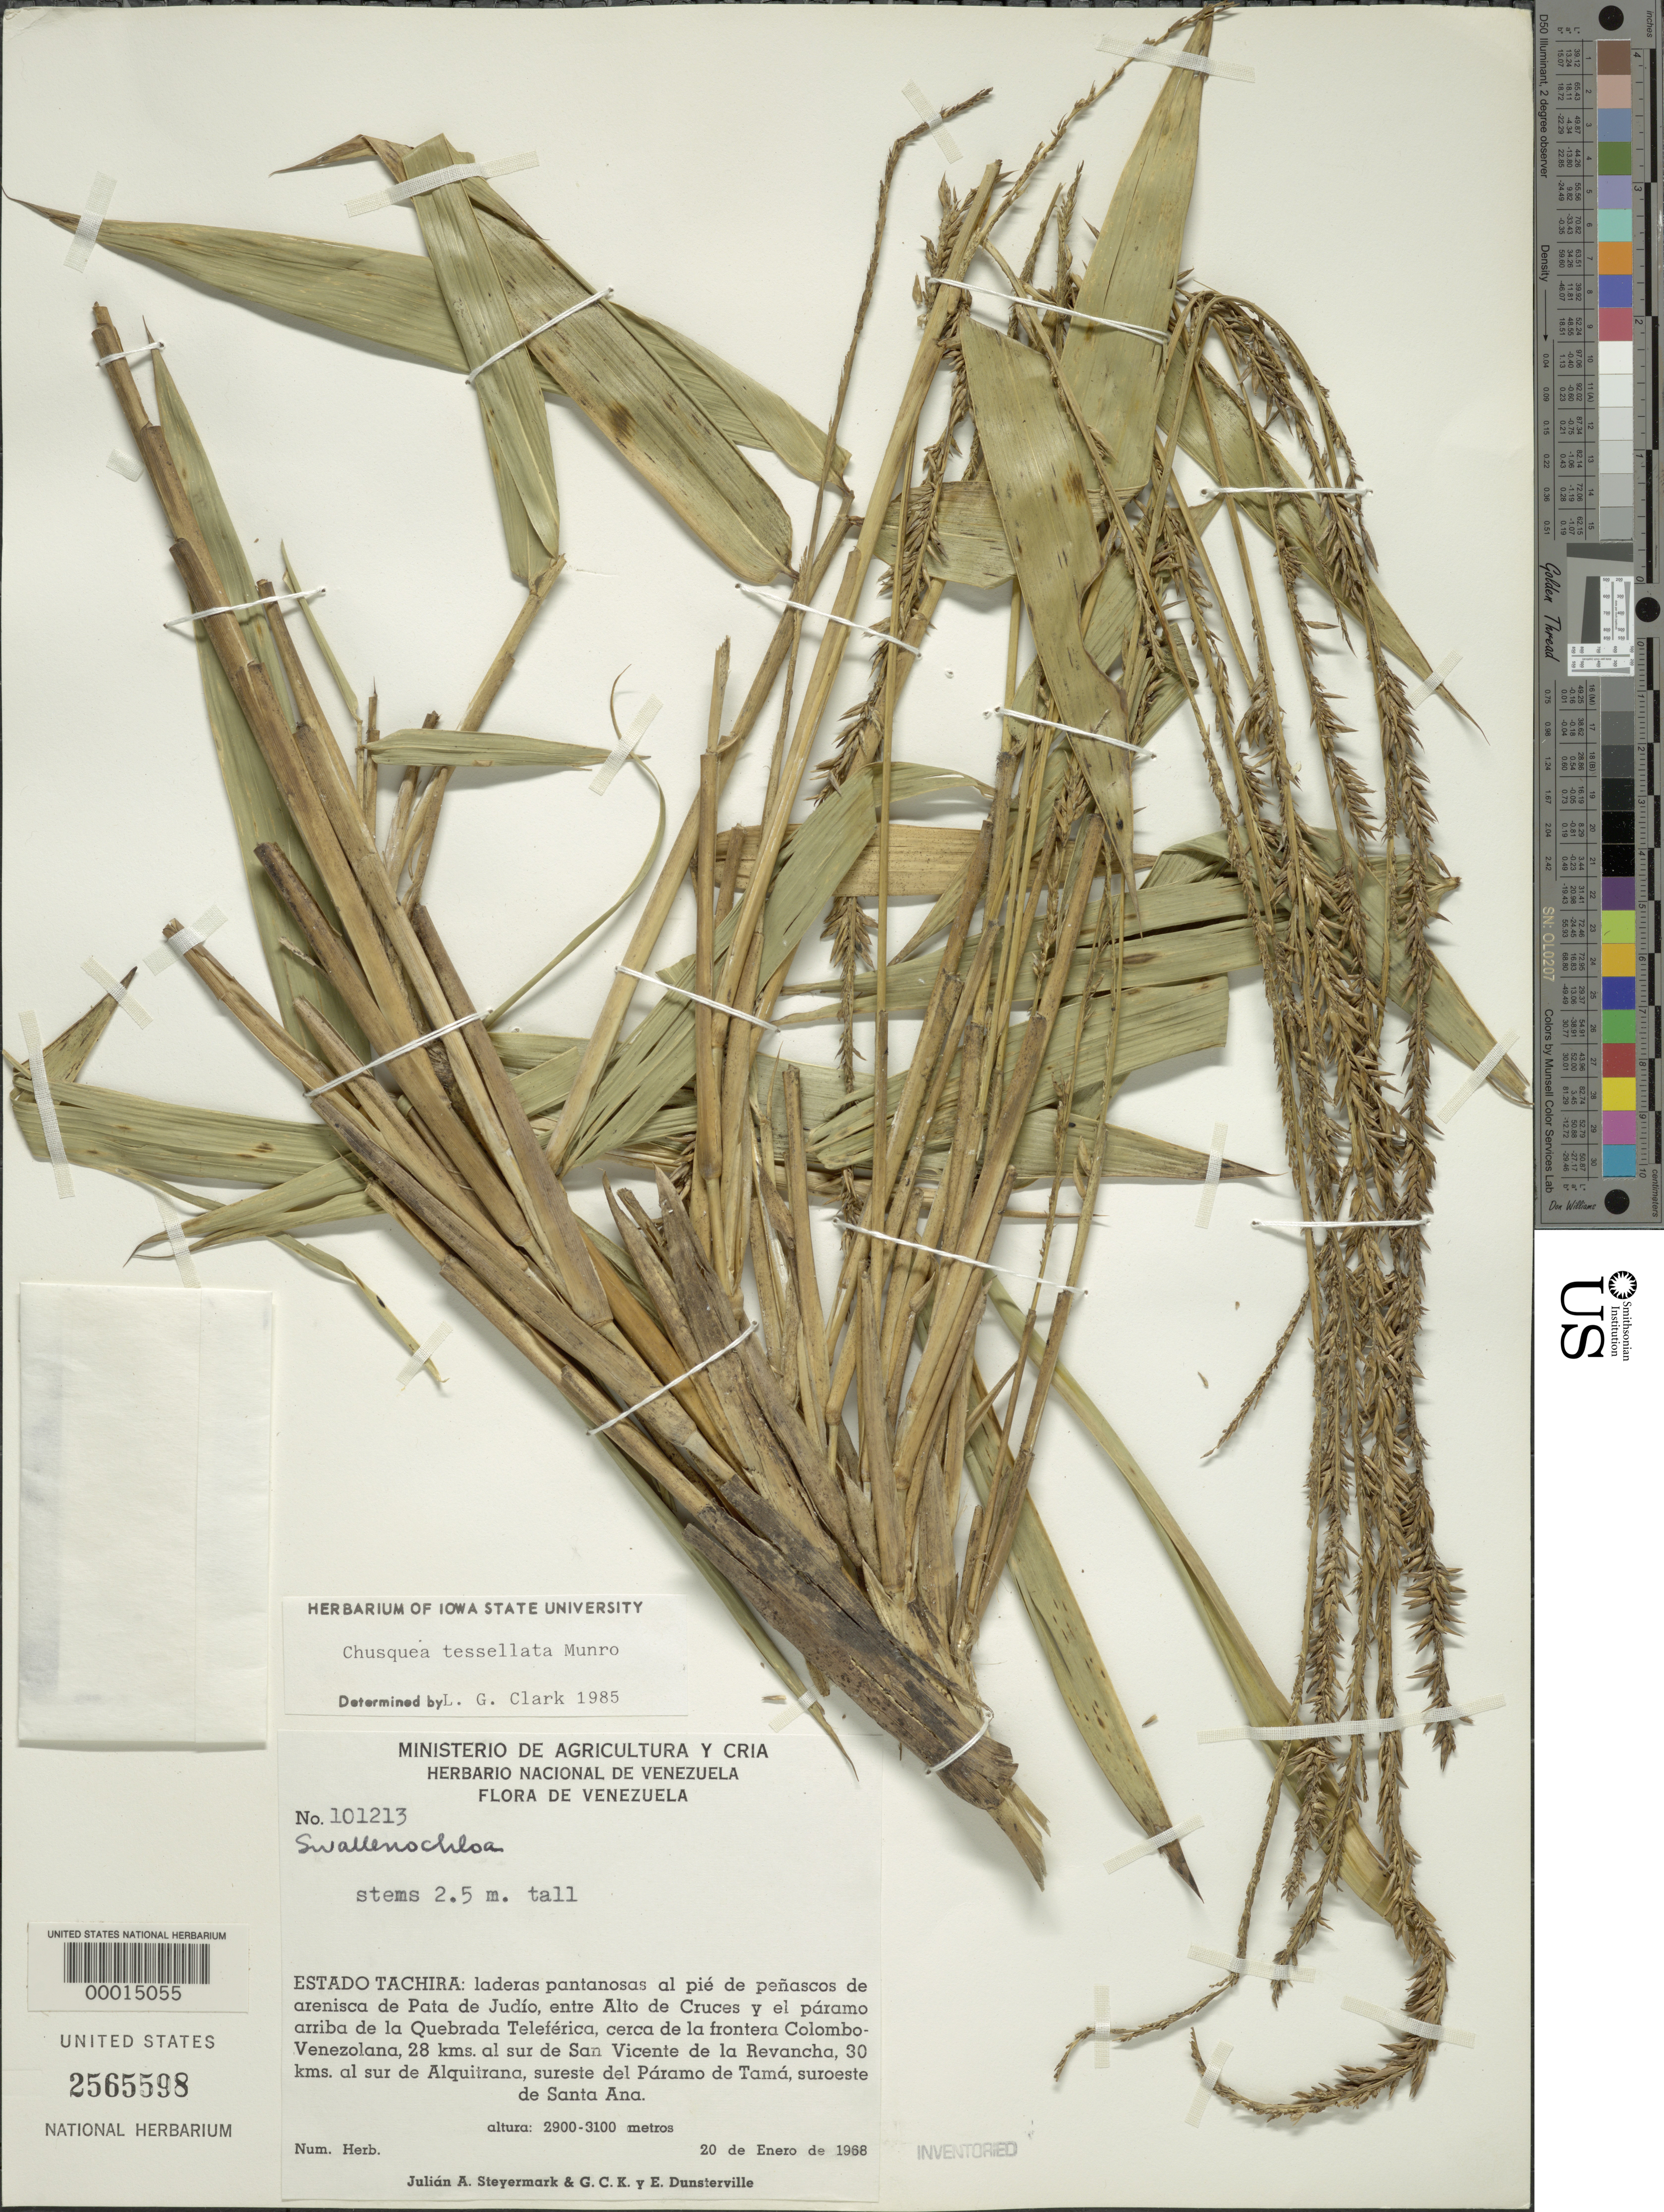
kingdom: Plantae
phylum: Tracheophyta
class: Liliopsida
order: Poales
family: Poaceae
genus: Chusquea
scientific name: Chusquea tessellata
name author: Munro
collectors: J. Steyermark, G. C. K. Dunsterville & E. Dunsterville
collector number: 101213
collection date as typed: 20 Jan 1968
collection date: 1968-01-20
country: Venezuela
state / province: Tachira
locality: Santa ana, paramo de tama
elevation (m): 2900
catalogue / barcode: US 2565598